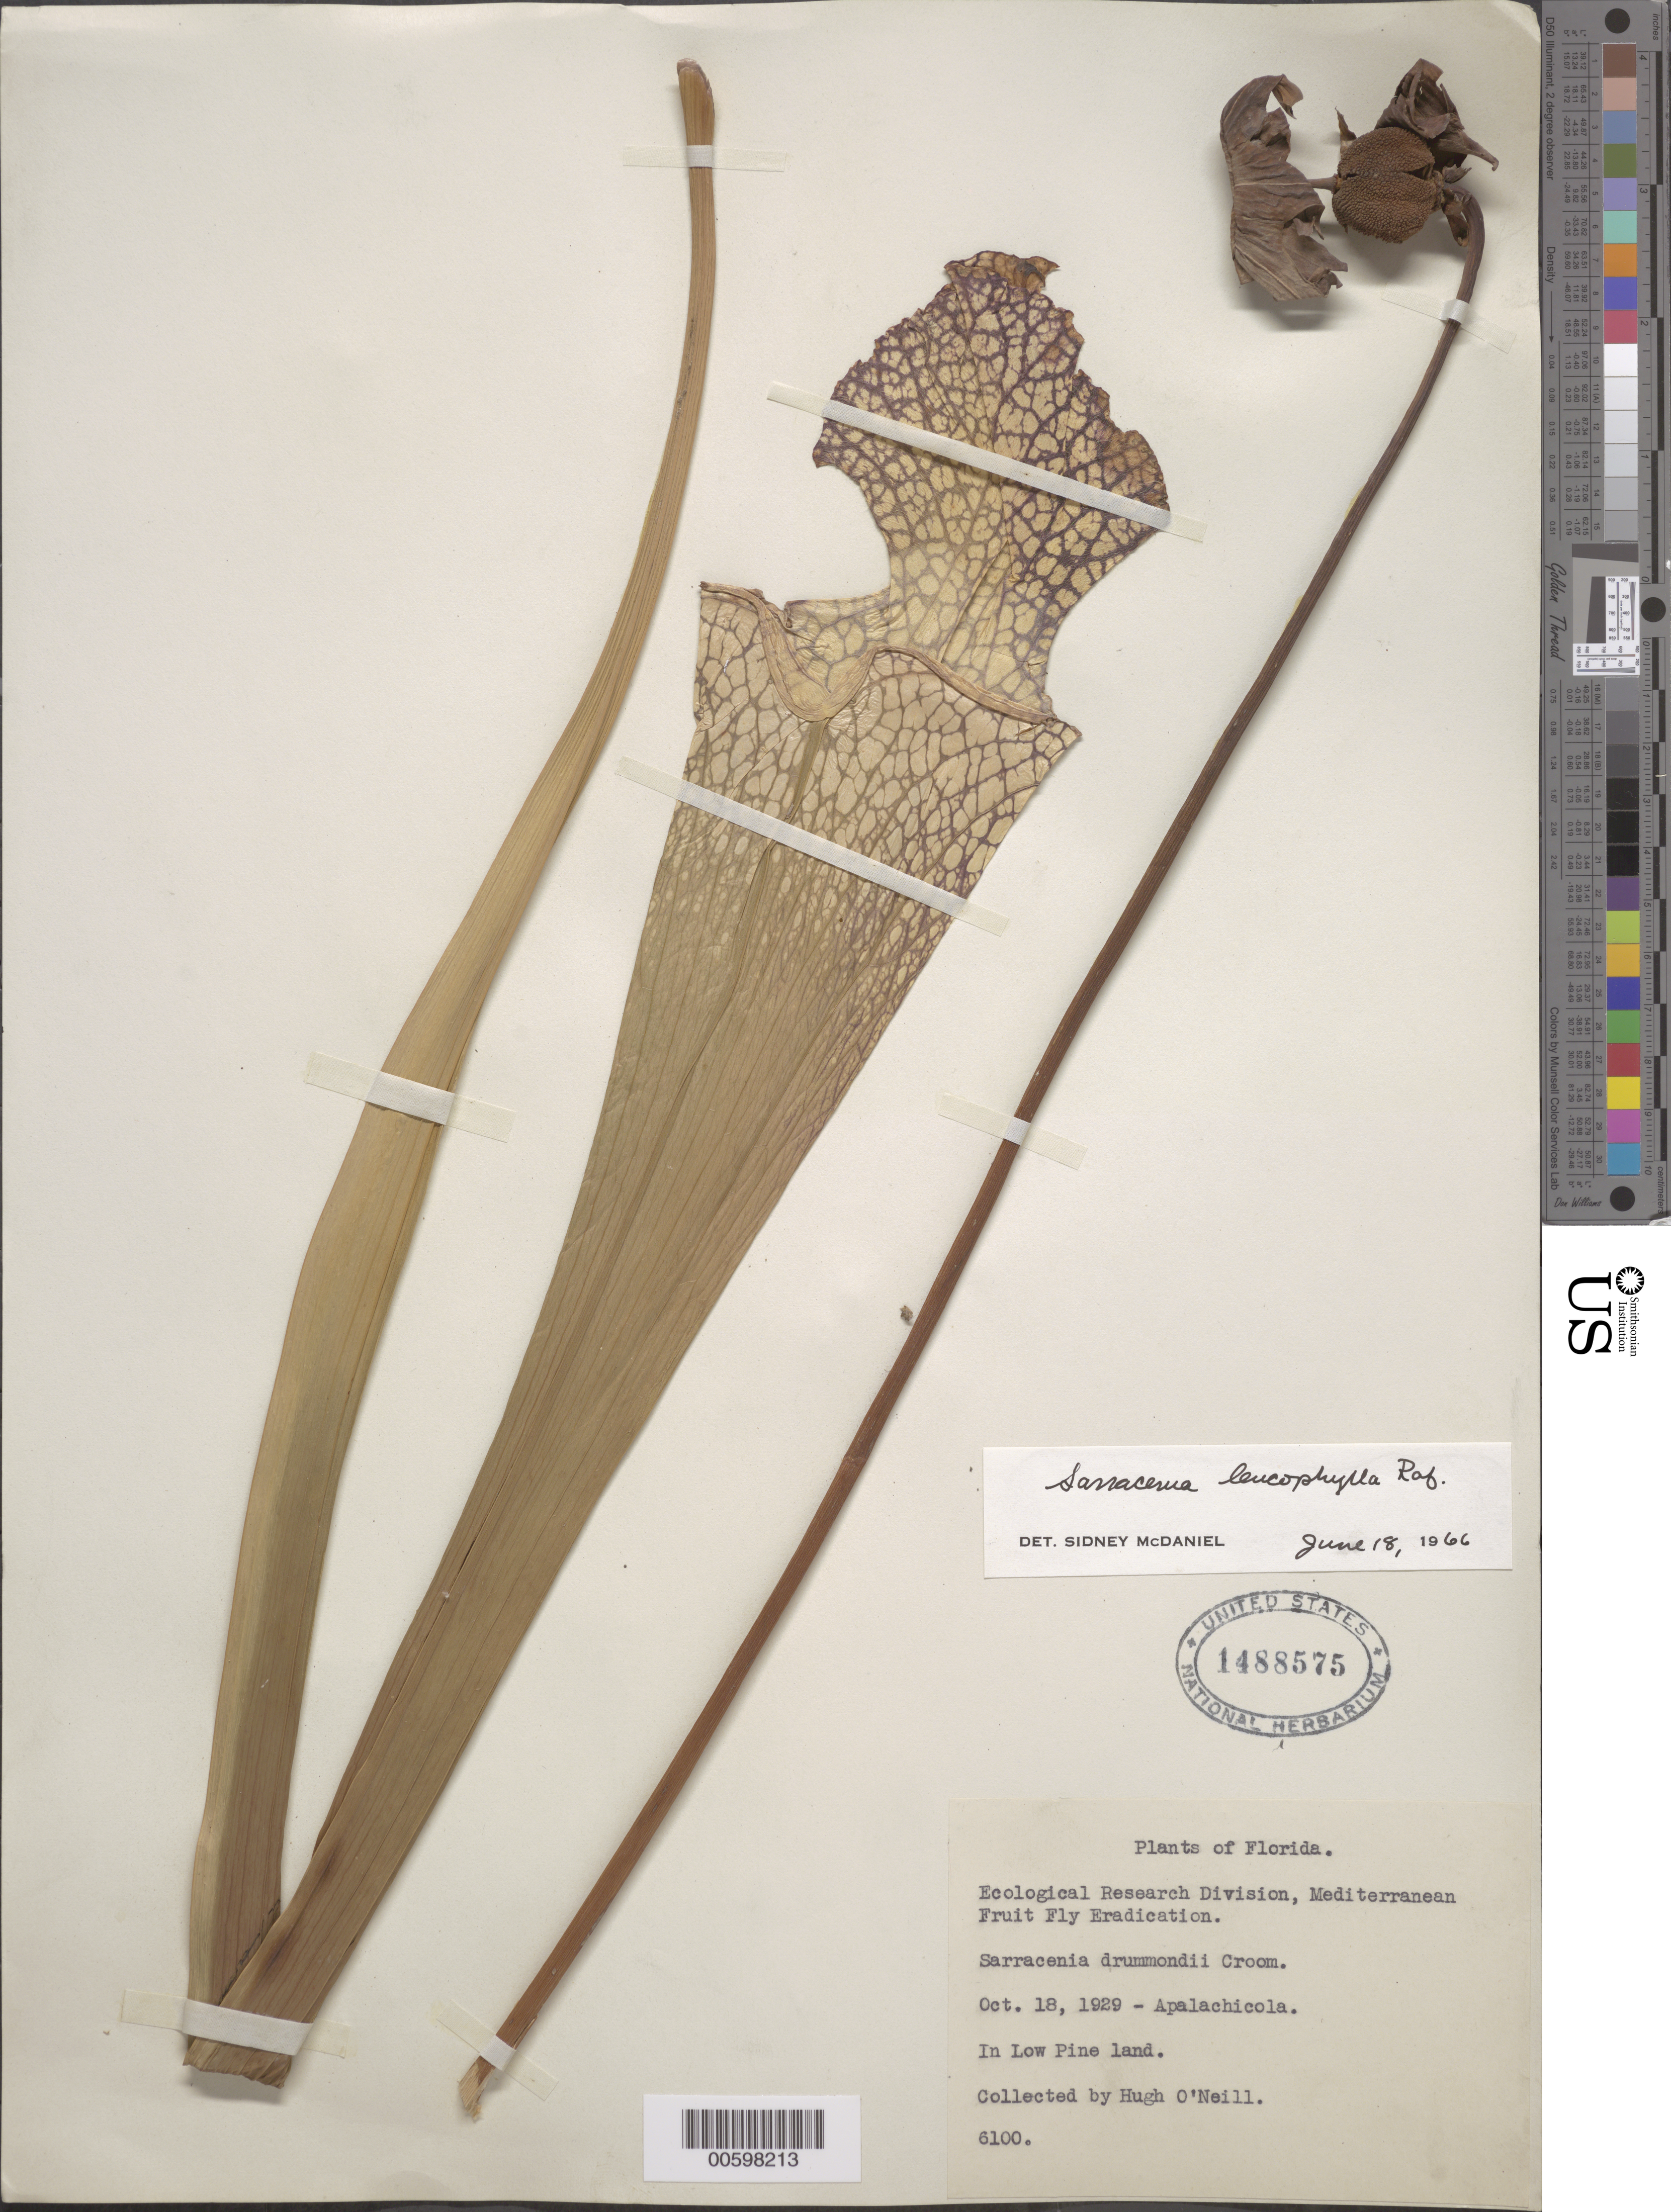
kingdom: Plantae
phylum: Tracheophyta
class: Magnoliopsida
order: Ericales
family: Sarraceniaceae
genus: Sarracenia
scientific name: Sarracenia leucophylla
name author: Raf.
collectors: H. O'Neill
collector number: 6100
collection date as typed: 18 Oct 1929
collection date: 1929-10-18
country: United States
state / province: Florida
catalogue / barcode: US 1488575